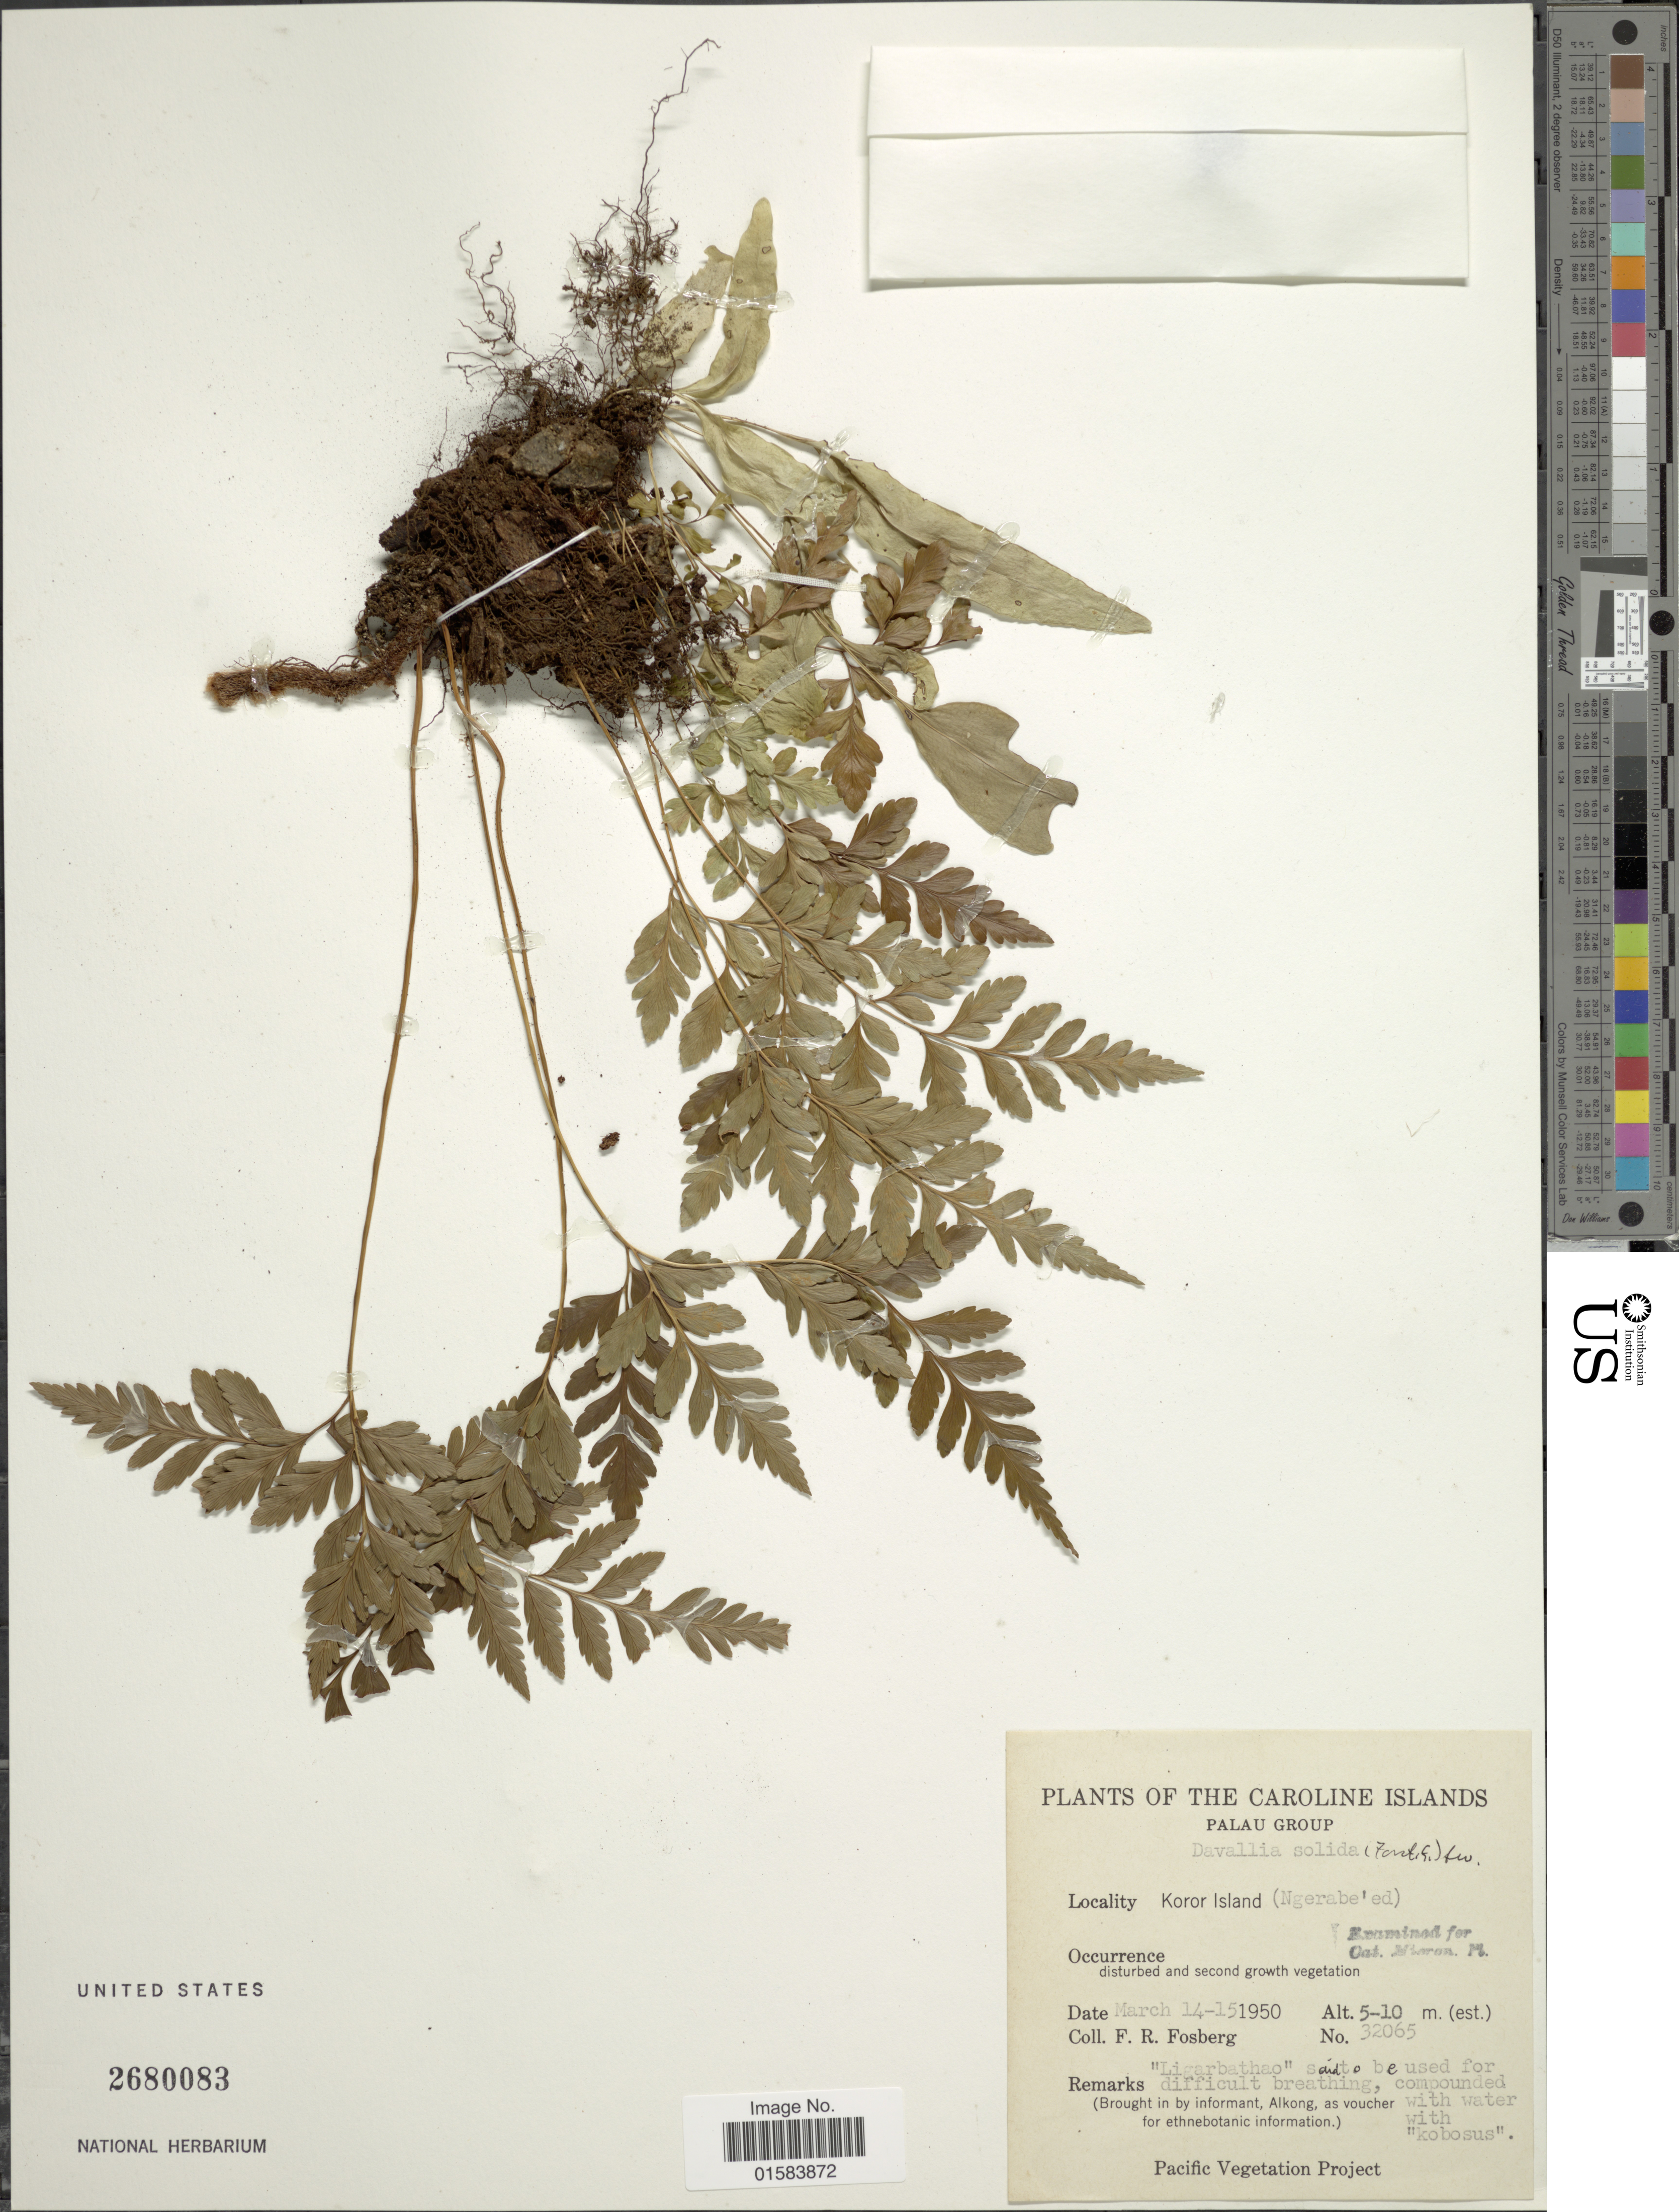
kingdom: Plantae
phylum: Tracheophyta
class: Polypodiopsida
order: Polypodiales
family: Davalliaceae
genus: Davallia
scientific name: Davallia solida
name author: (G. Forst.) Sw.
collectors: F. R. Fosberg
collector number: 32065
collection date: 1950-03-14/1950-03-15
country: Palau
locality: The Caroline Islands, Palau Group, Koror Island (Ngerabe'ed)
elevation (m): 5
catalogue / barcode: US 2680083